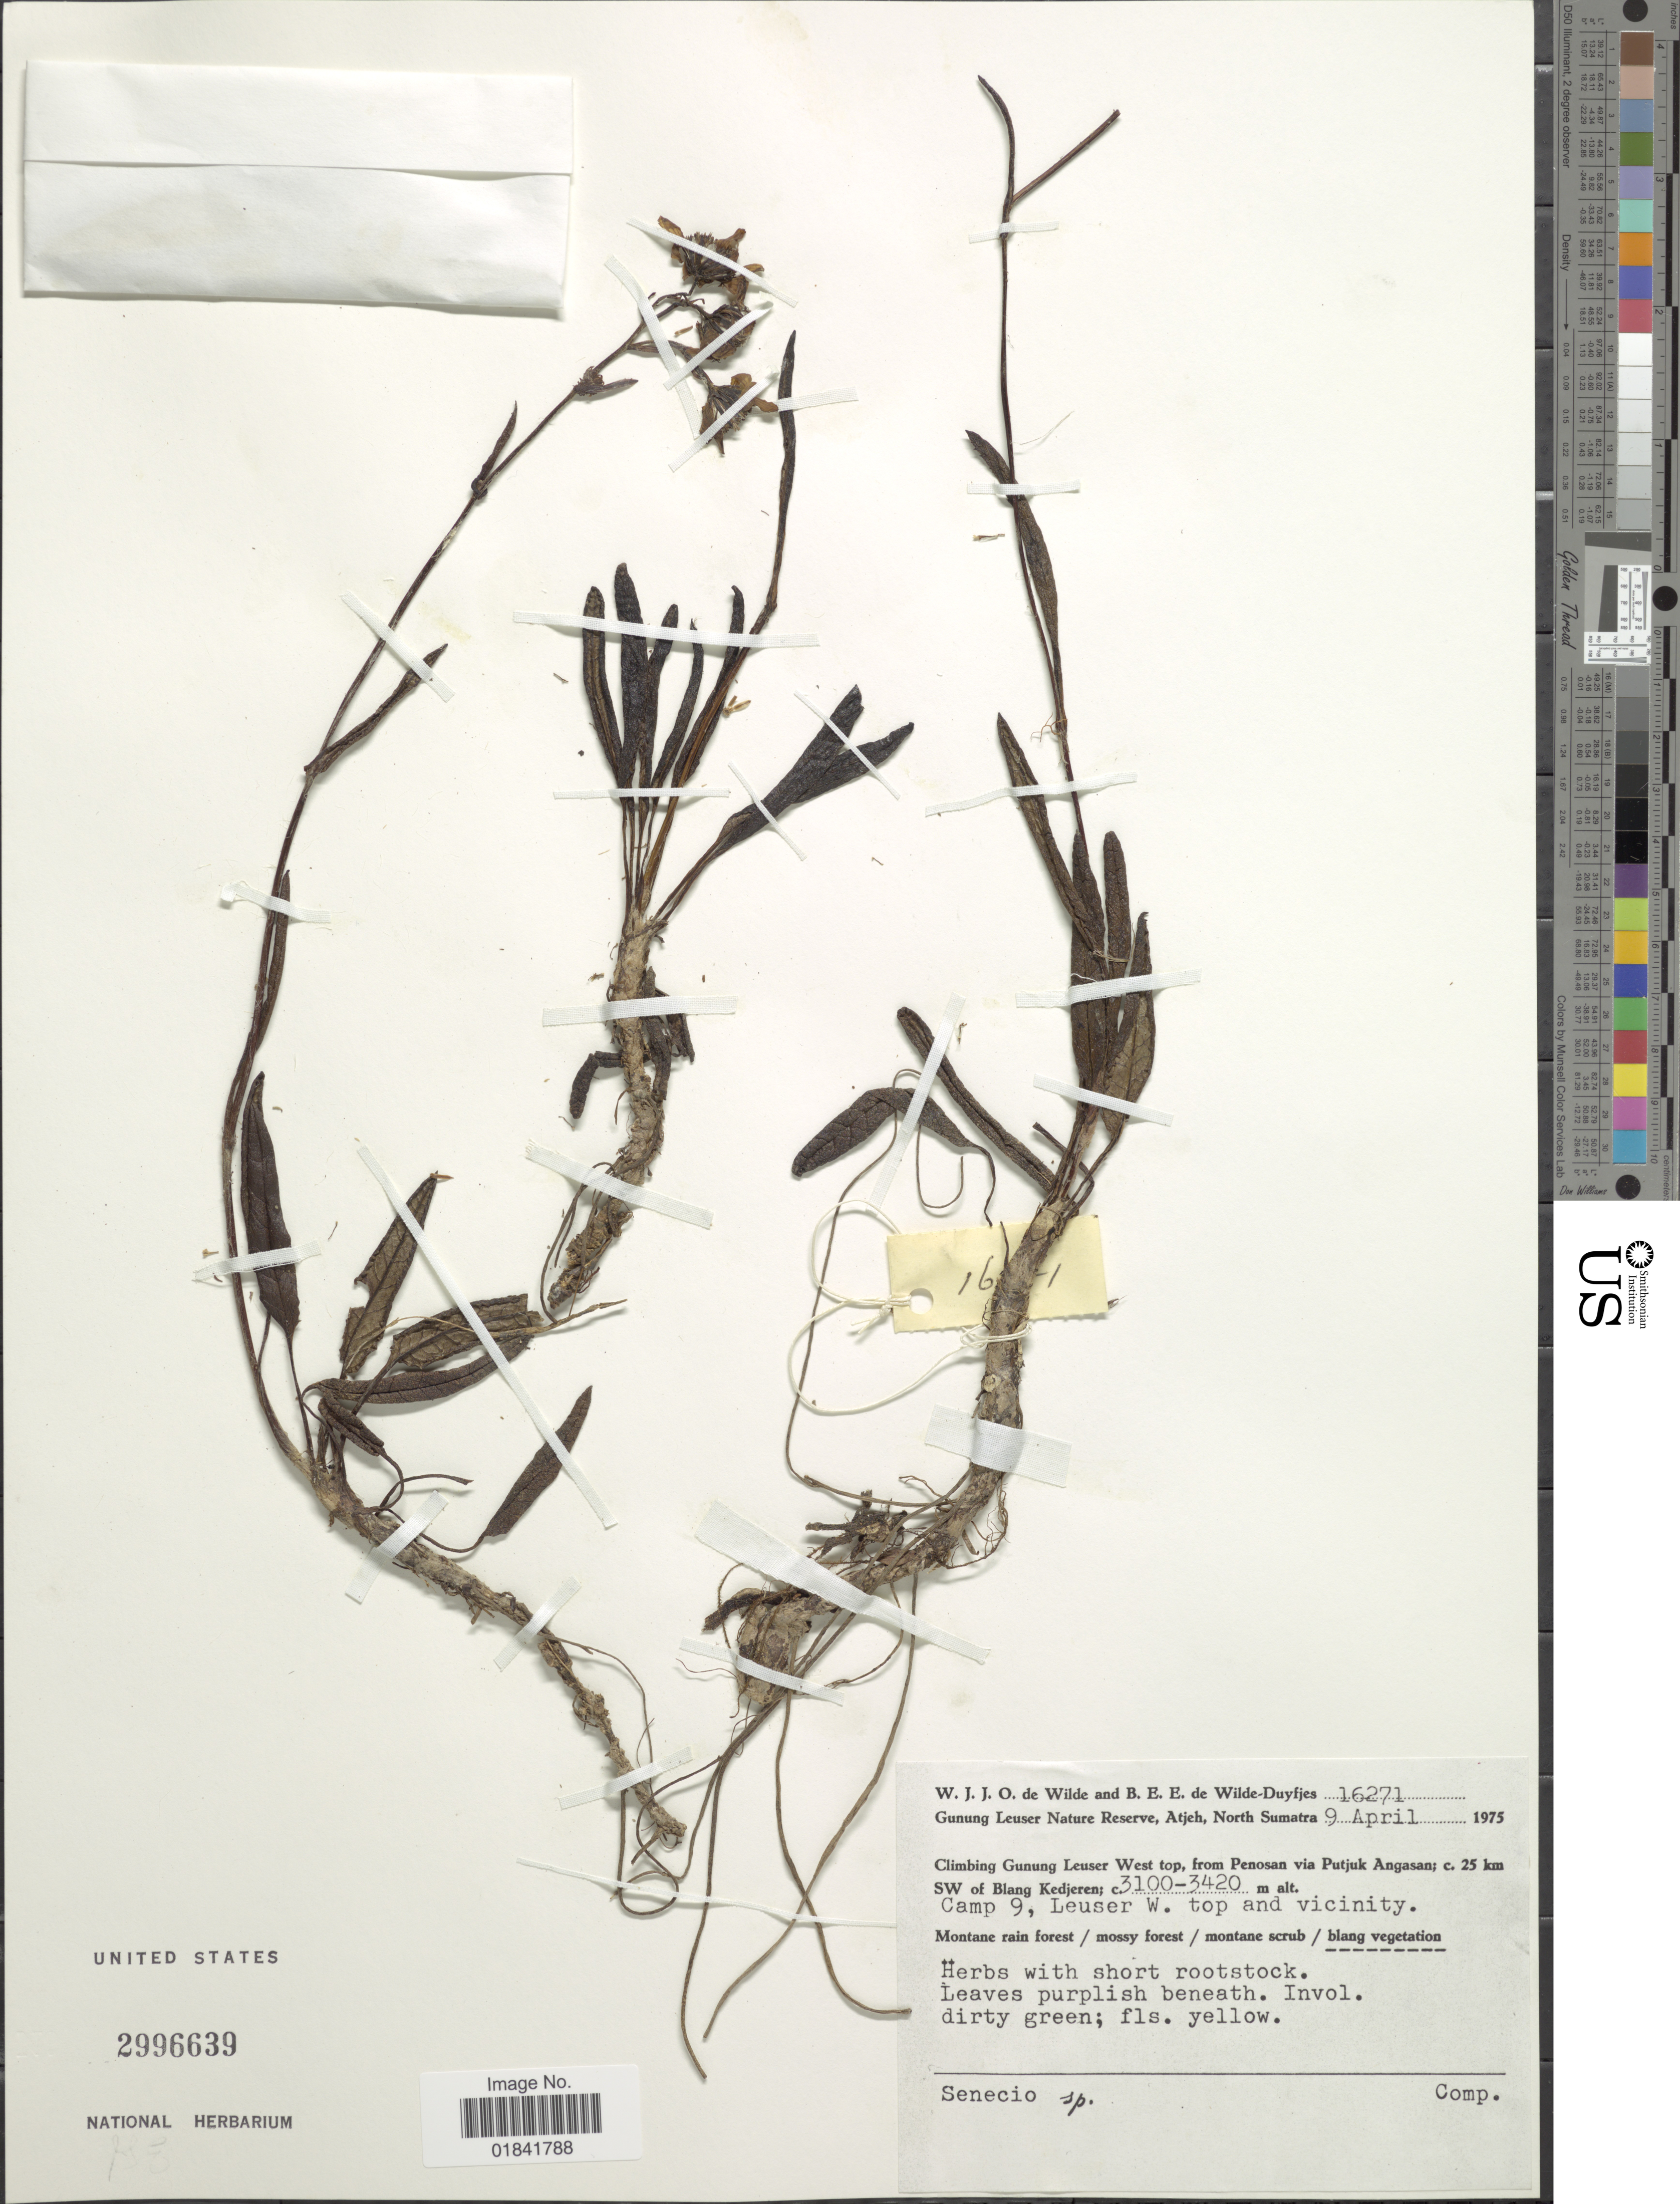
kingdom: Plantae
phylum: Tracheophyta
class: Magnoliopsida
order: Asterales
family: Asteraceae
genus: Senecio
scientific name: Senecio sp.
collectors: W. J. de Wilde & B. E. de Wilde-Duyfjes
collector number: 16271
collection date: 1975-04-09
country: Indonesia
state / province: Sumatra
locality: Atjeh, North Sumatra, climbing Gunung Leuser West top, from Penosan via Putjuk Angasan; c. 25 km SW of Blang Kedjeren, camp 9, Leuser W. top and vicinity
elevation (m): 3100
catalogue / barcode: US 2996639